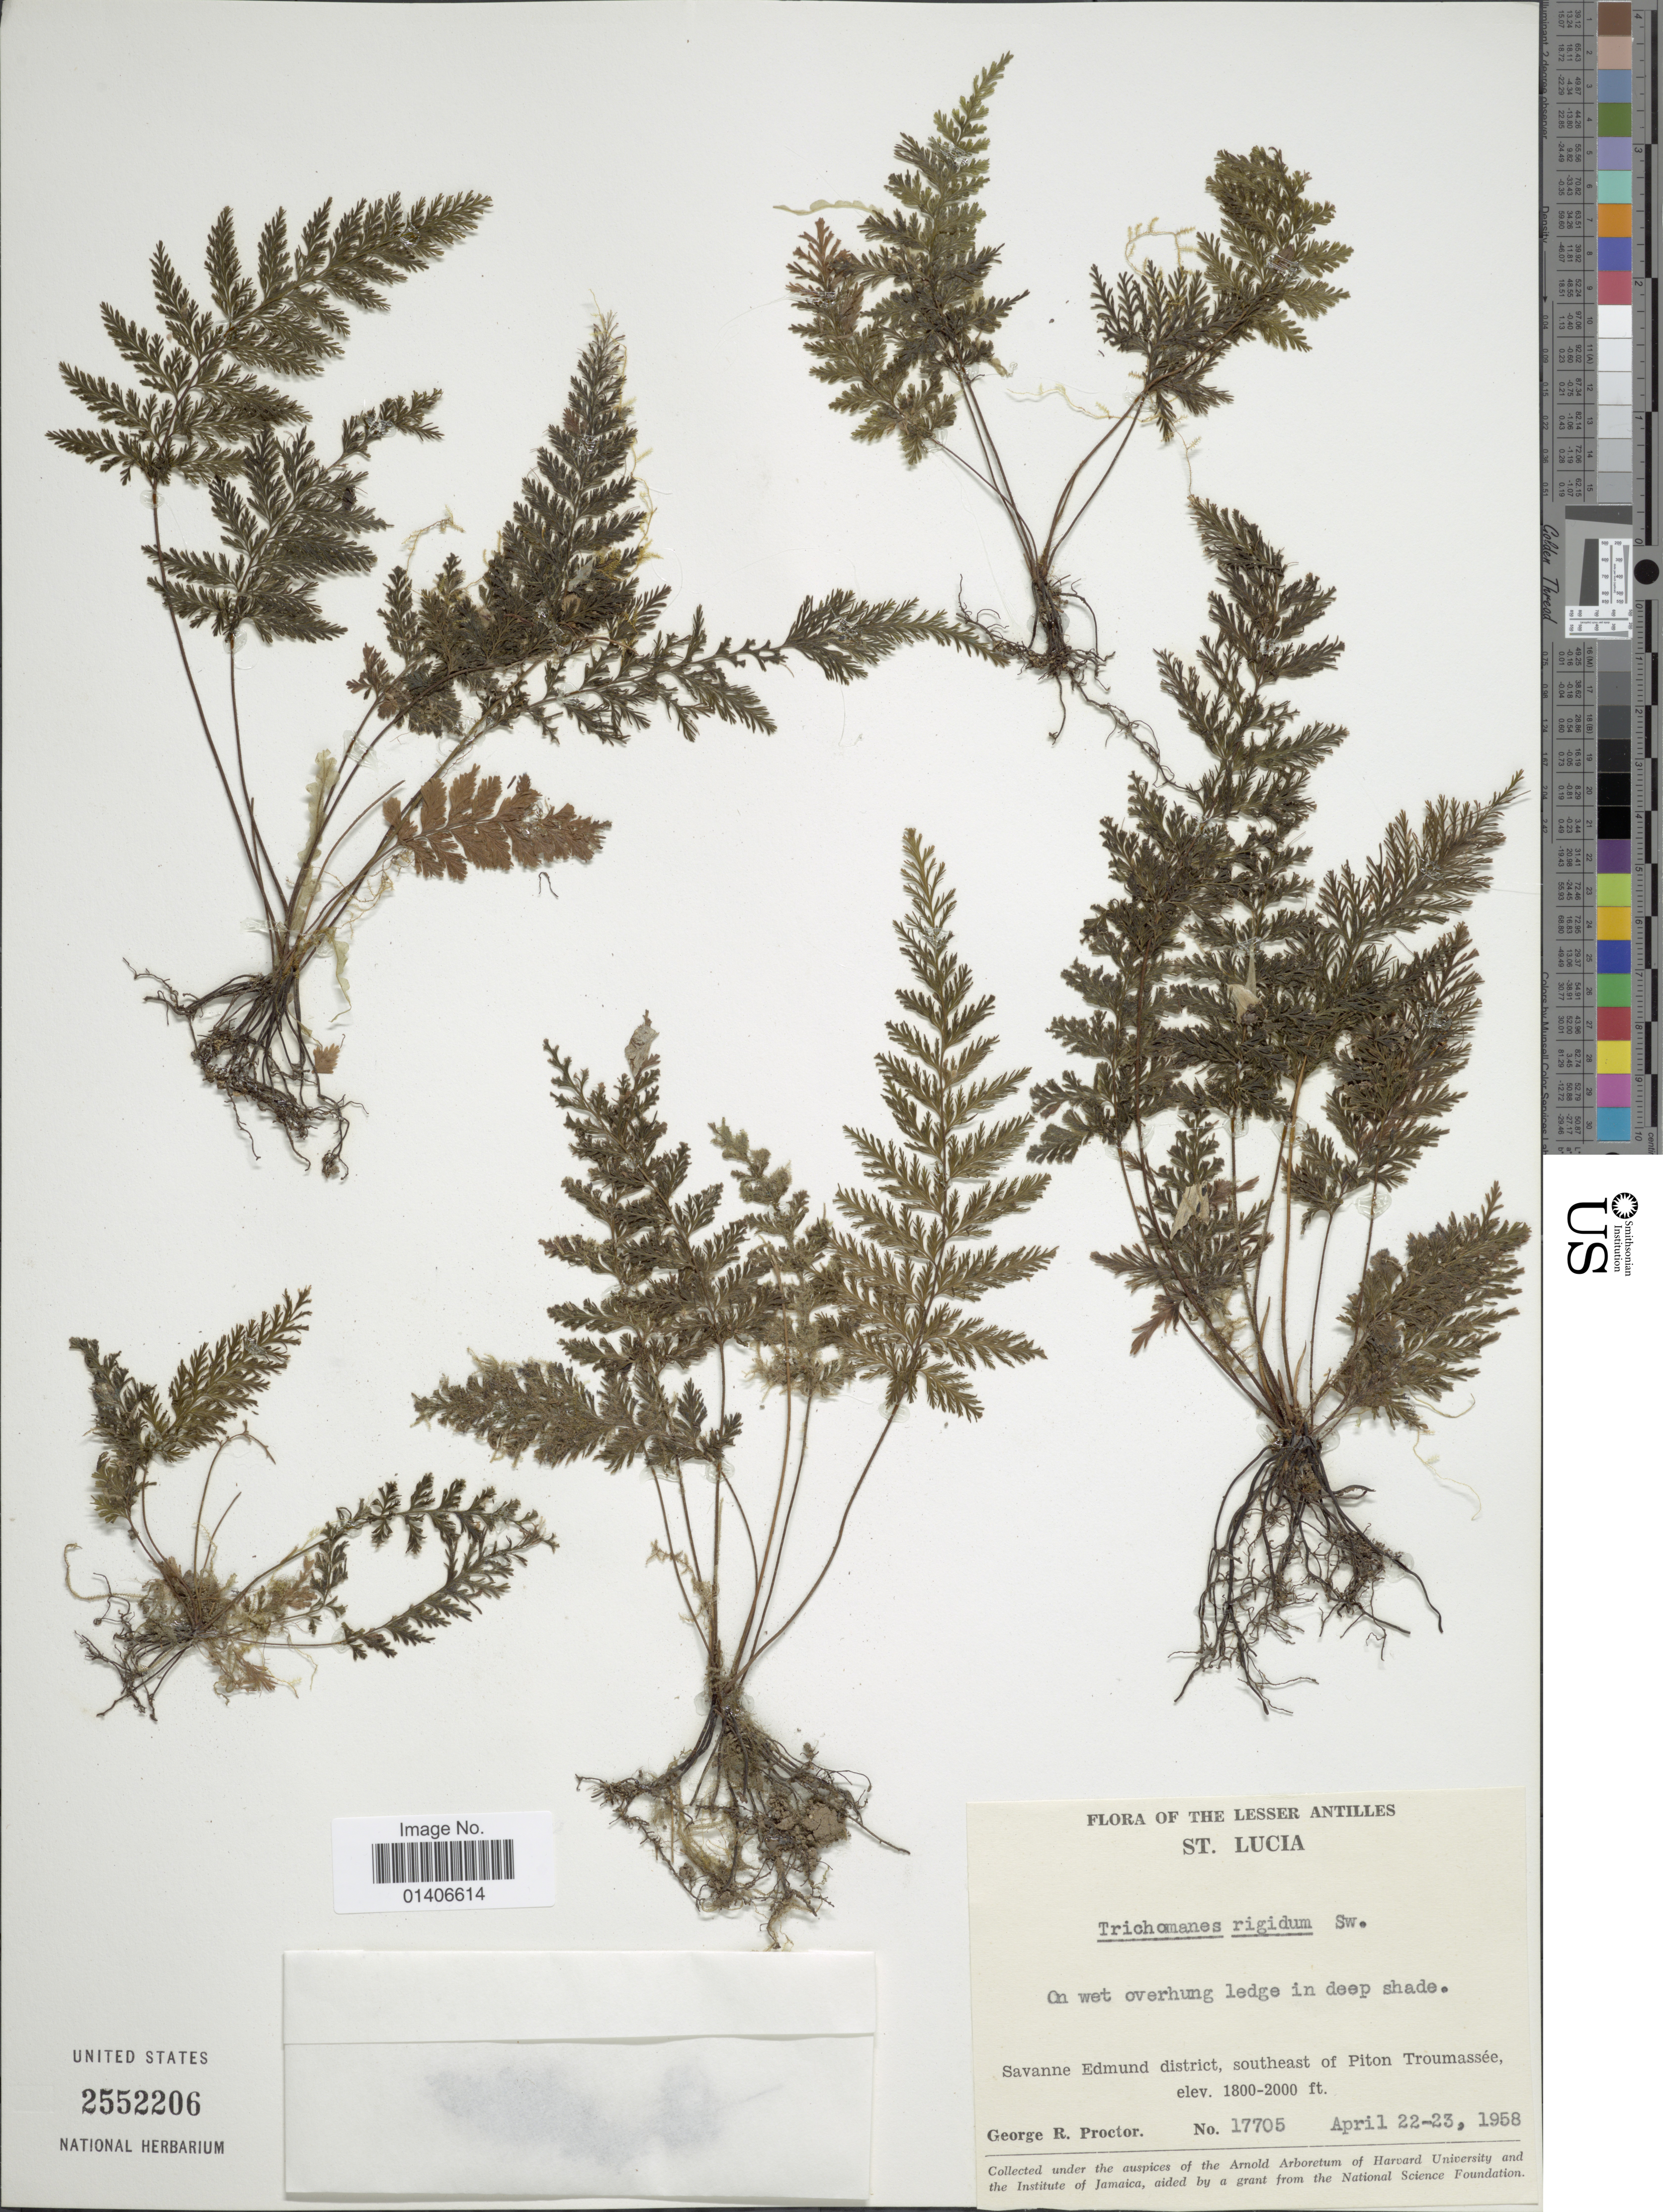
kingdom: Plantae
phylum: Tracheophyta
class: Polypodiopsida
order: Hymenophyllales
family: Hymenophyllaceae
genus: Abrodictyum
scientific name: Abrodictyum rigidum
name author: (Sw.) Ebihara & Dubuisson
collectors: G. R. Proctor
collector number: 17705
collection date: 1958-04-22/1958-04-23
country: St. Lucia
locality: The Lesser Antilles, Savanne Edmund district, southeast of Piton Troumassée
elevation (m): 549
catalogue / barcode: US 2552206